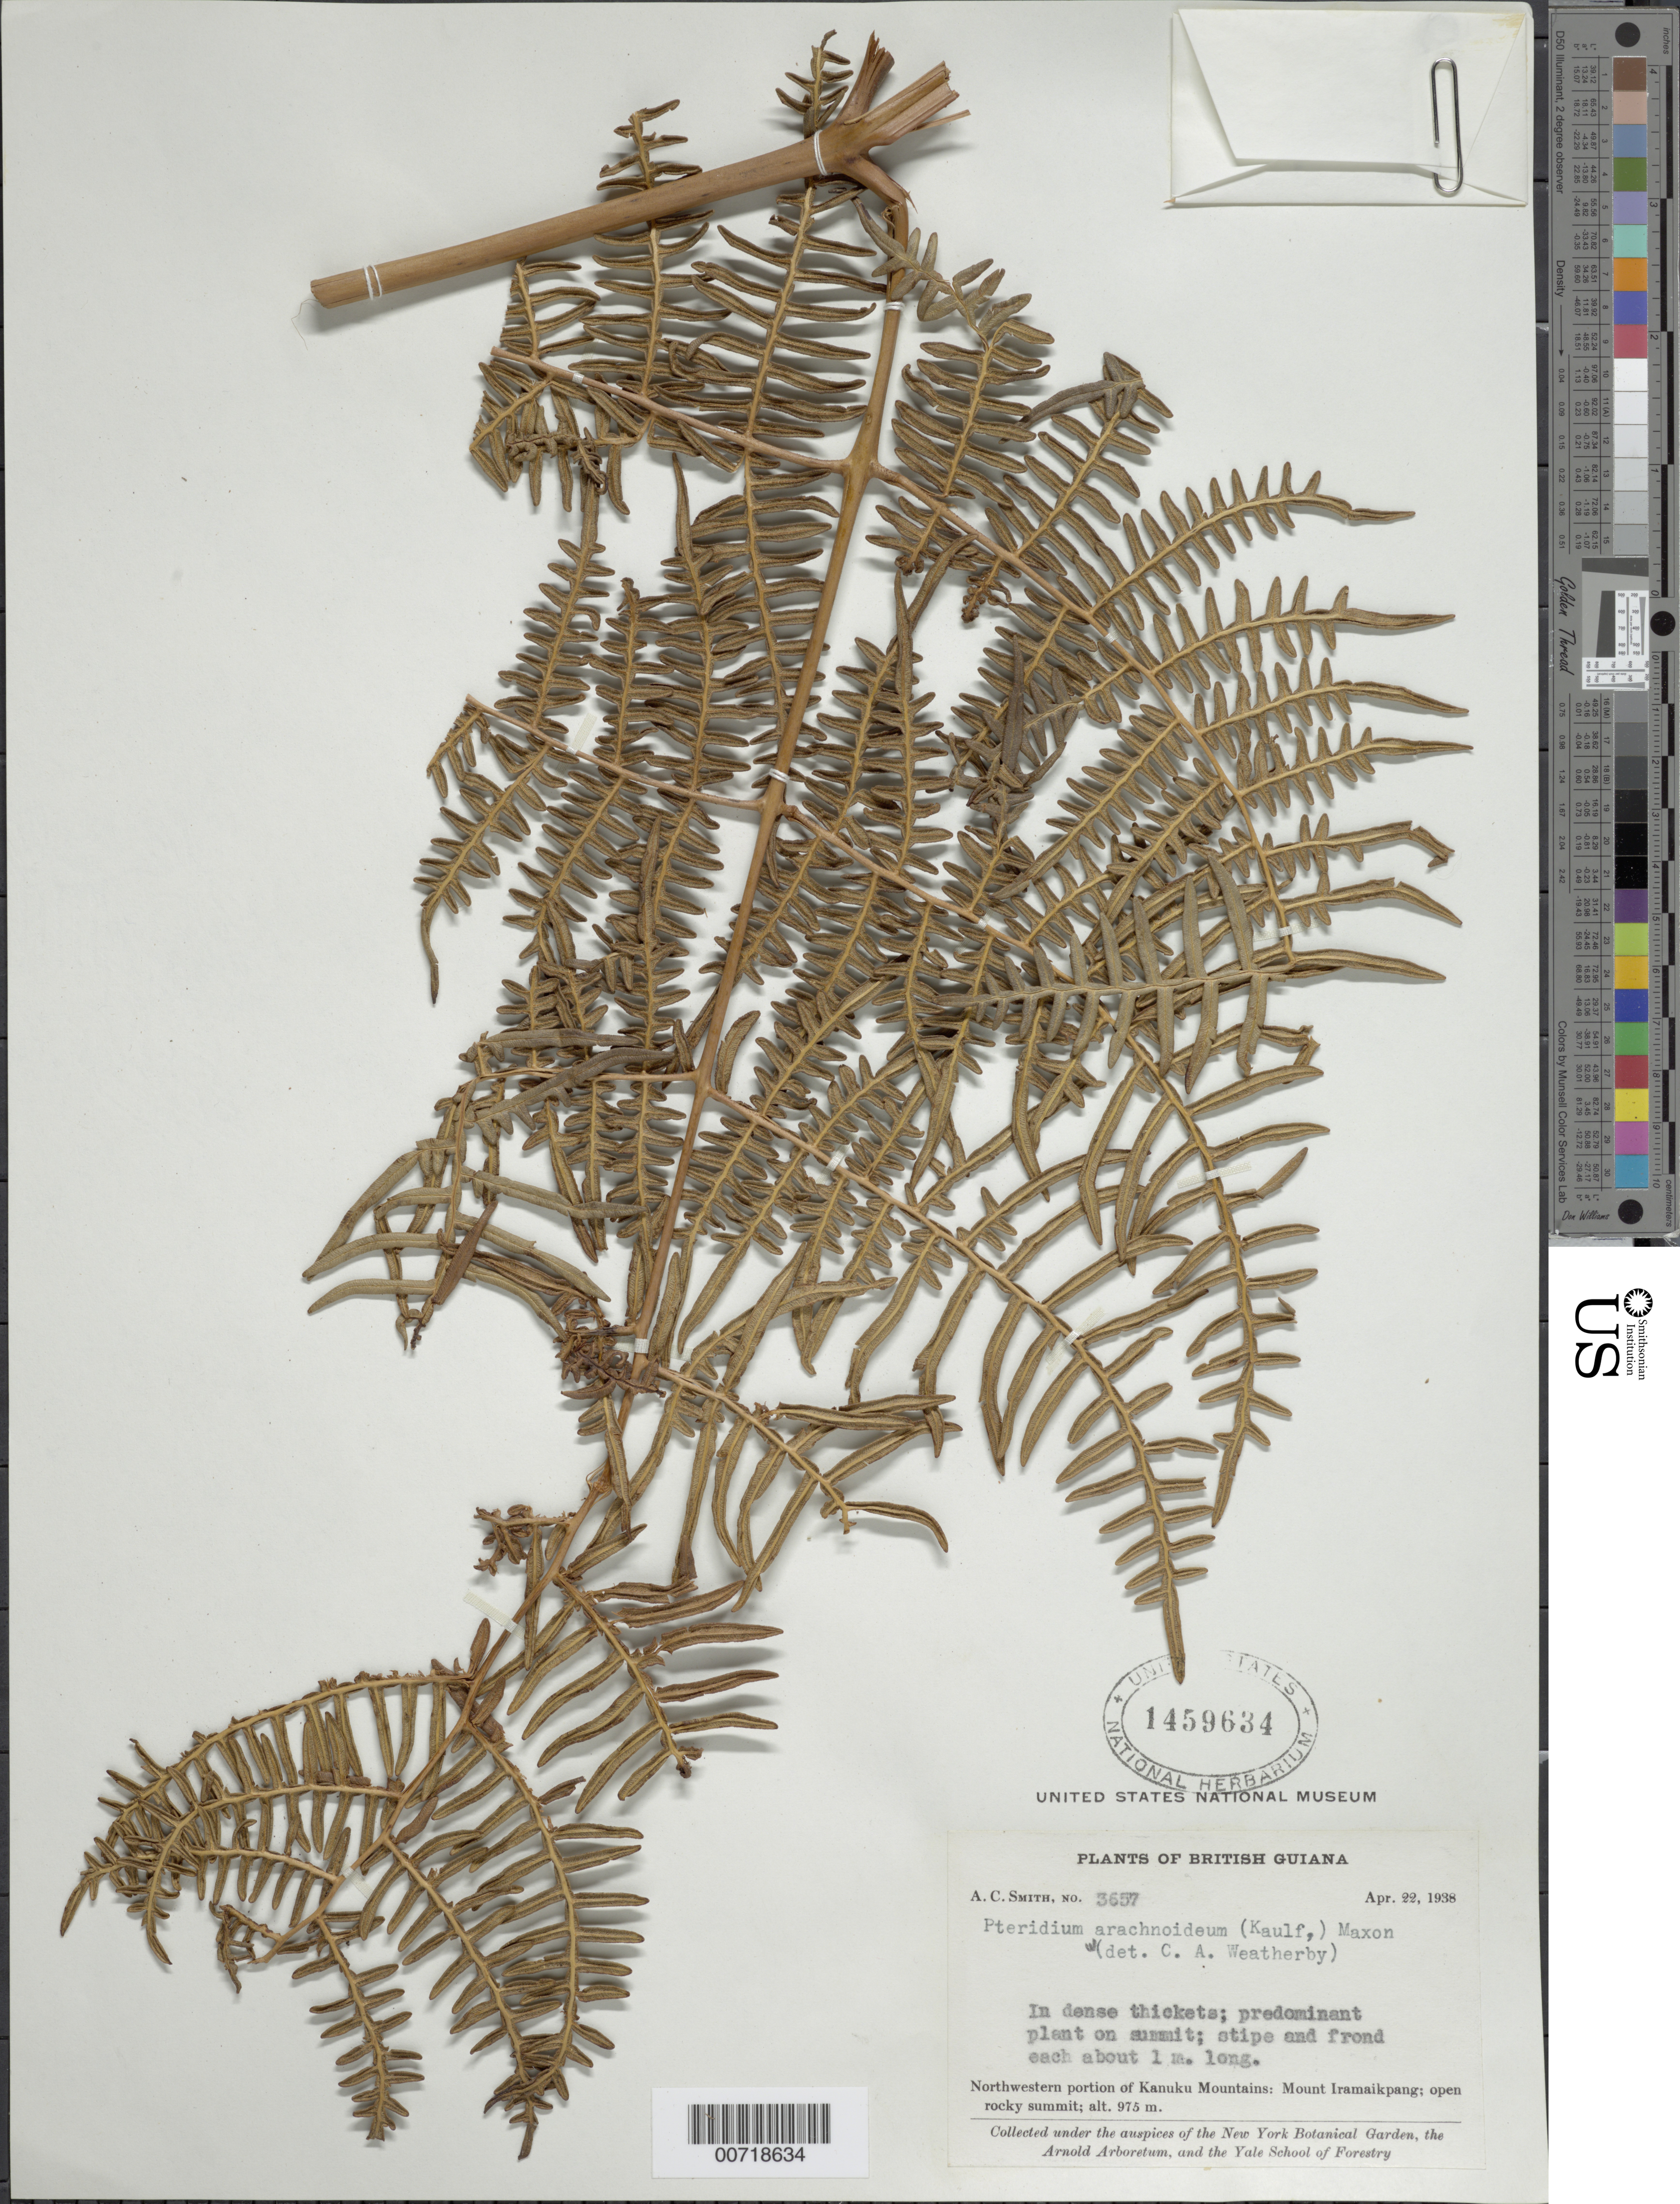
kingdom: Plantae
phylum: Tracheophyta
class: Polypodiopsida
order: Polypodiales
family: Dennstaedtiaceae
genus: Pteridium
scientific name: Pteridium arachnoideum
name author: (Kaulf.) Maxon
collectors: A. C. Smith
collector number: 3657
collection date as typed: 22-Apr-38 to 23-Apr-38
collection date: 1938-04-22/1938-04-23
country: Guyana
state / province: U. Takutu-U. Essequibo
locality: Kanuku Mts., NW portion; Mount Iramaikpang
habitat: Open rocky summit; in dense thickets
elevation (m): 975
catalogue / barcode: US 1459634